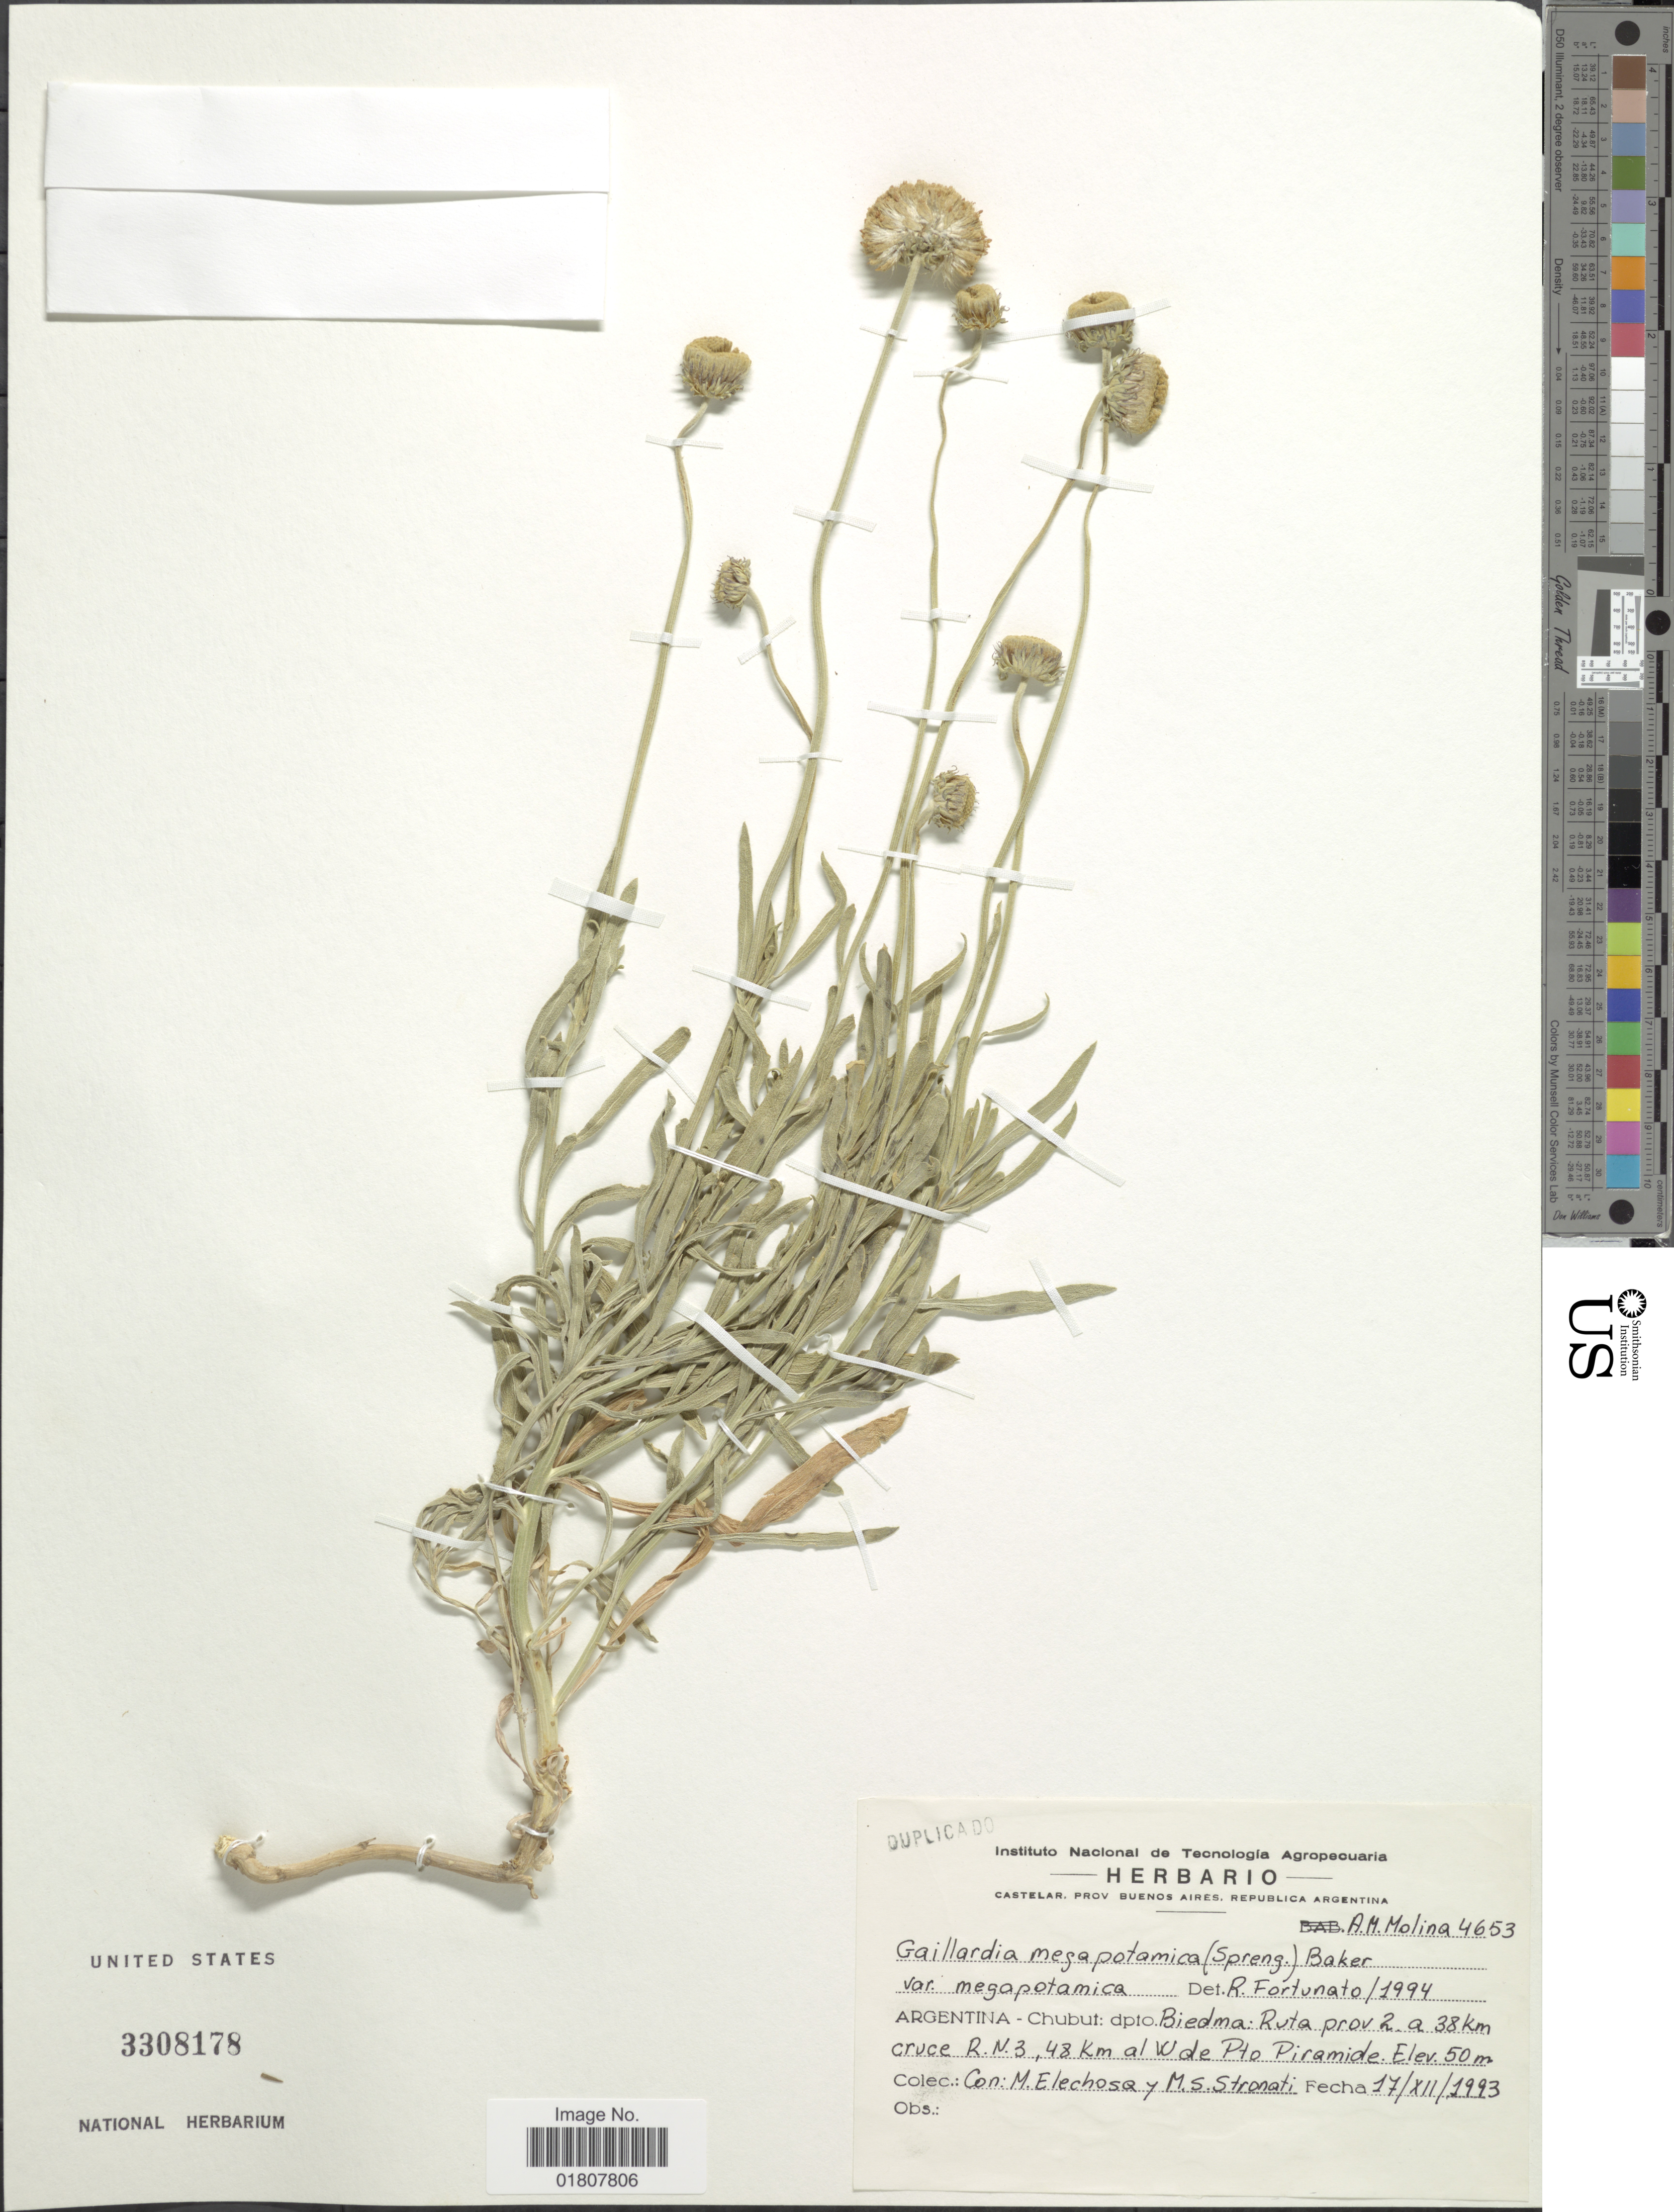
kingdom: Plantae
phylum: Tracheophyta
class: Magnoliopsida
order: Asterales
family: Asteraceae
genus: Gaillardia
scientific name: Gaillardia megapotamica var. scabiosoides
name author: (Arn. ex DC.) Baker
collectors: A. M. Molina, M. Elechosa & M. Stronati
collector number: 4653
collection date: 1993-12-17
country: Argentina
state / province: Chubut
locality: Biedma, Ruta Prov. 2 a 38 km Cruce R.N.3, 48 km al W de Pto Piramide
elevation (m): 50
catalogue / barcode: US 3308178